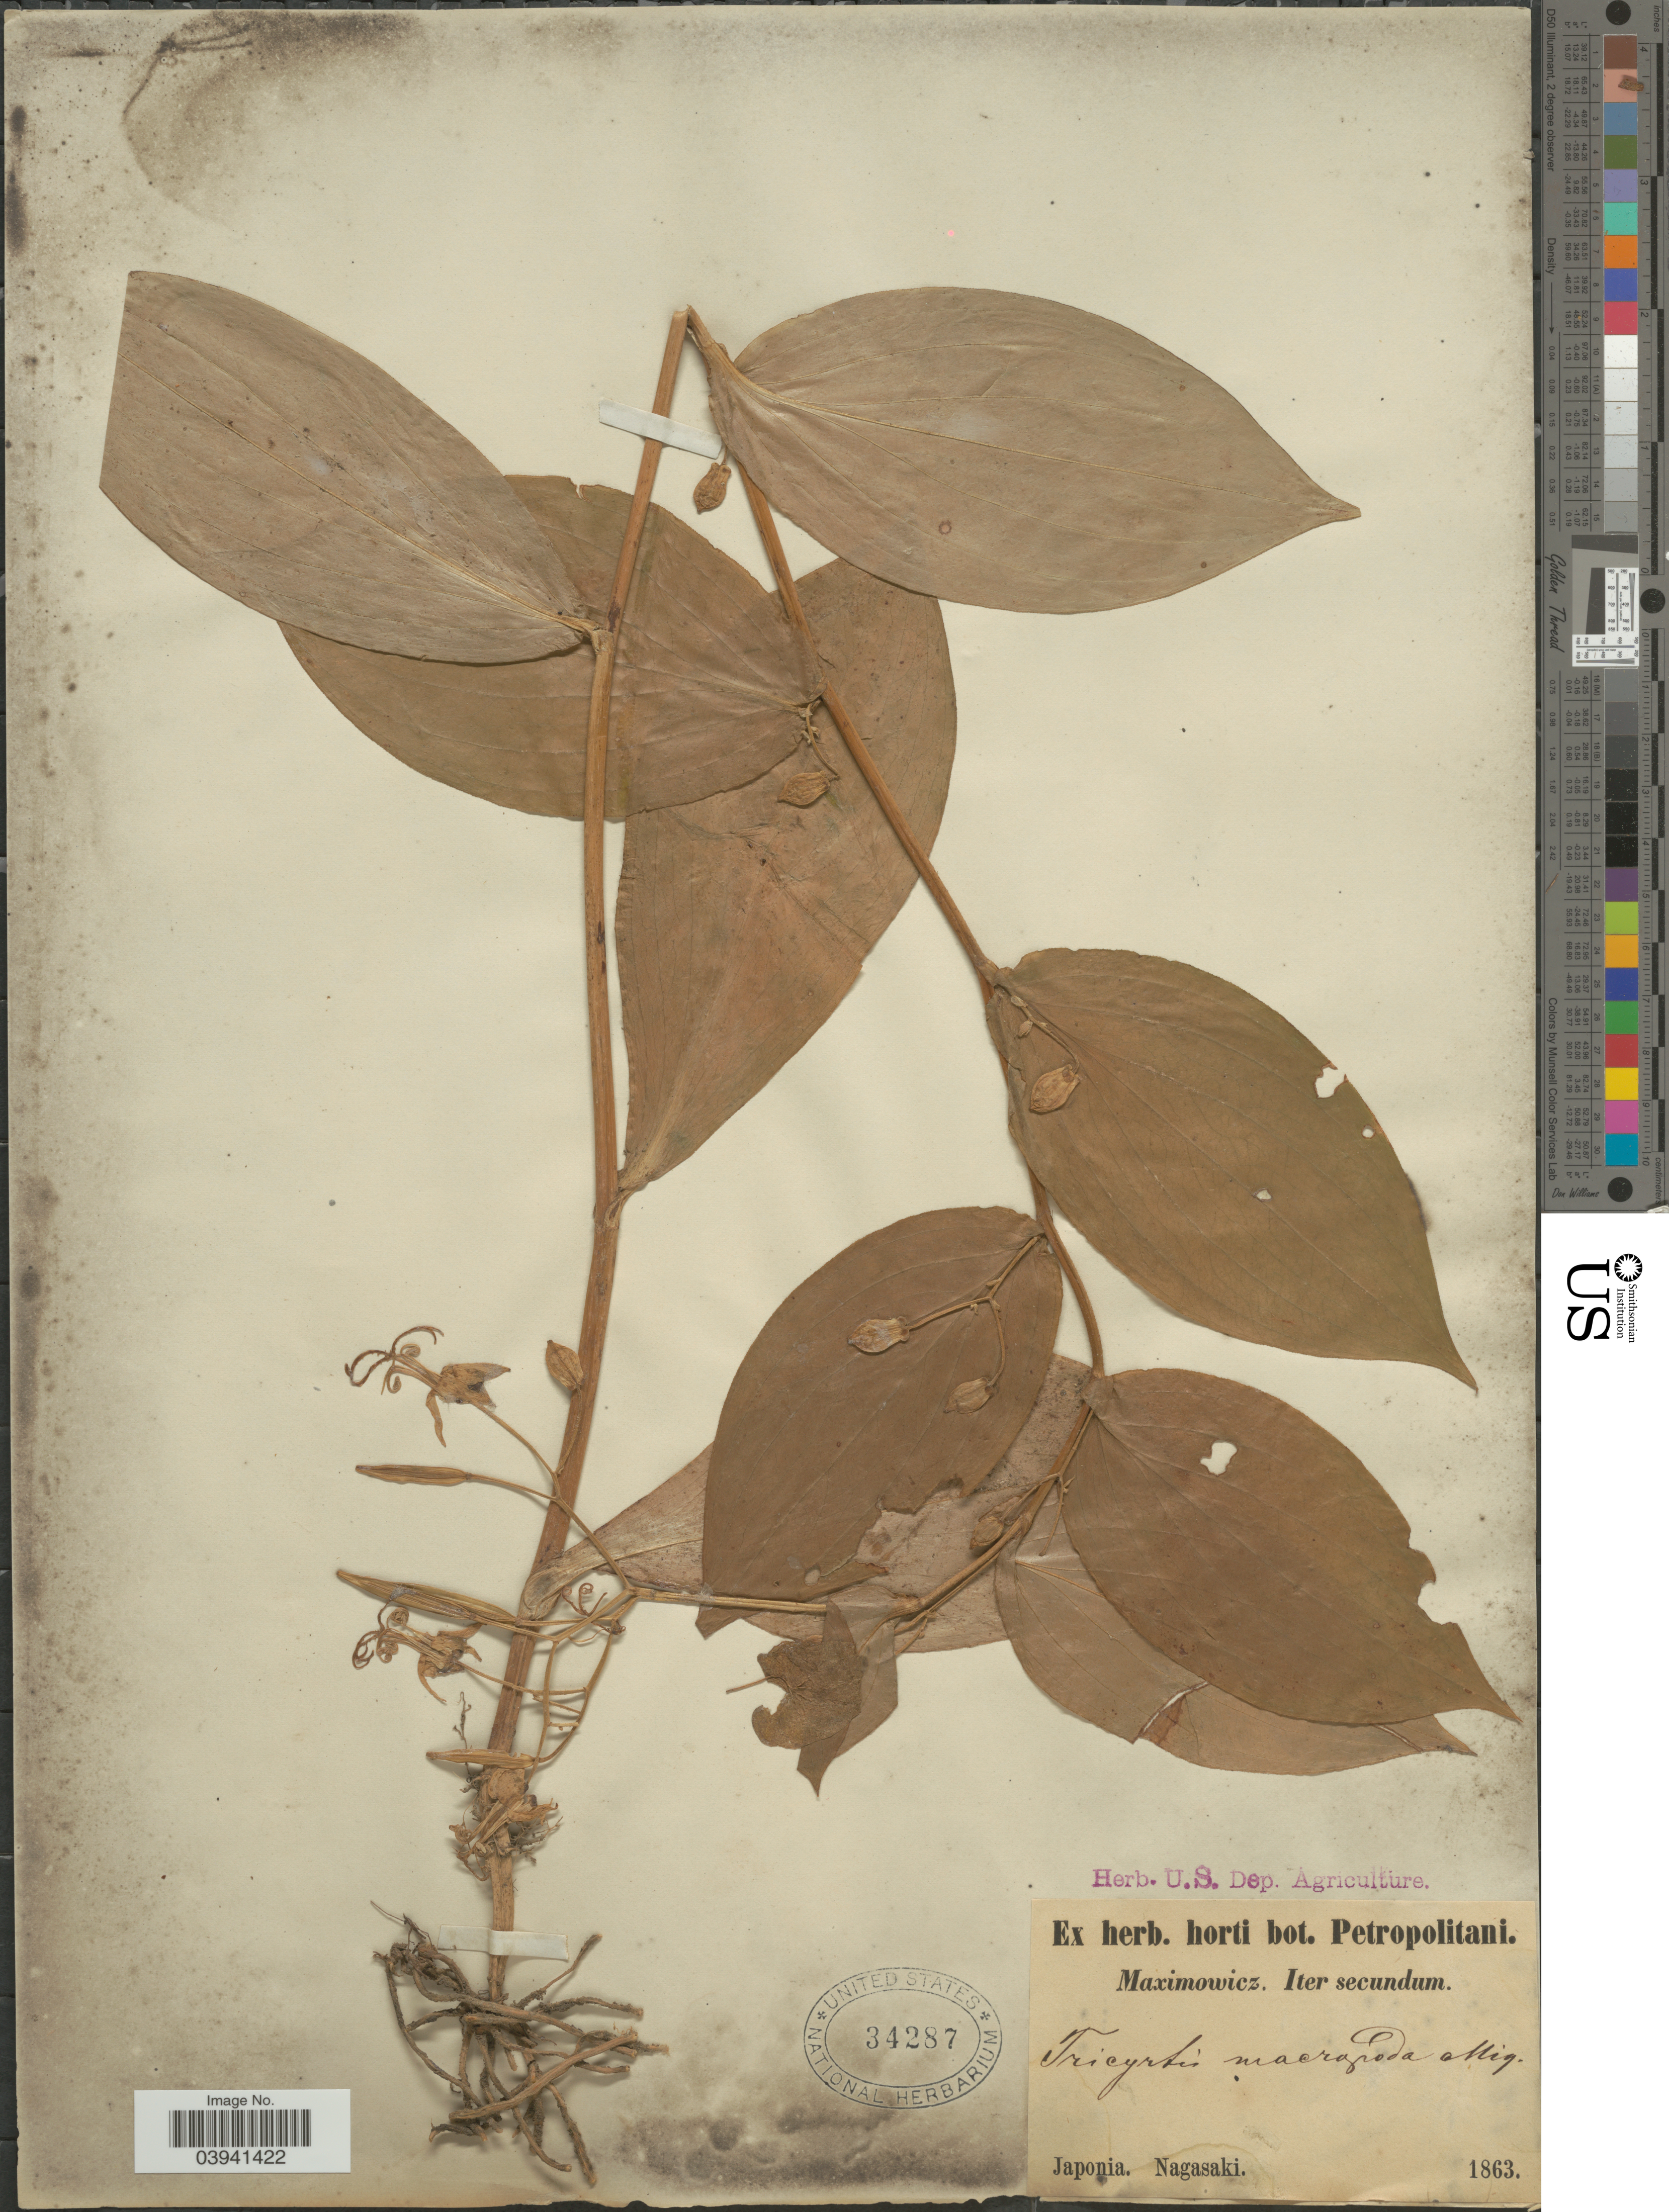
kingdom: Plantae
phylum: Tracheophyta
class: Liliopsida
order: Liliales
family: Liliaceae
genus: Tricyrtis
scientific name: Tricyrtis hirta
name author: (Thunb.) Hook.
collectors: Maximowicz, --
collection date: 1863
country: Japan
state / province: Nagasaki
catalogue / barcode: US 34287